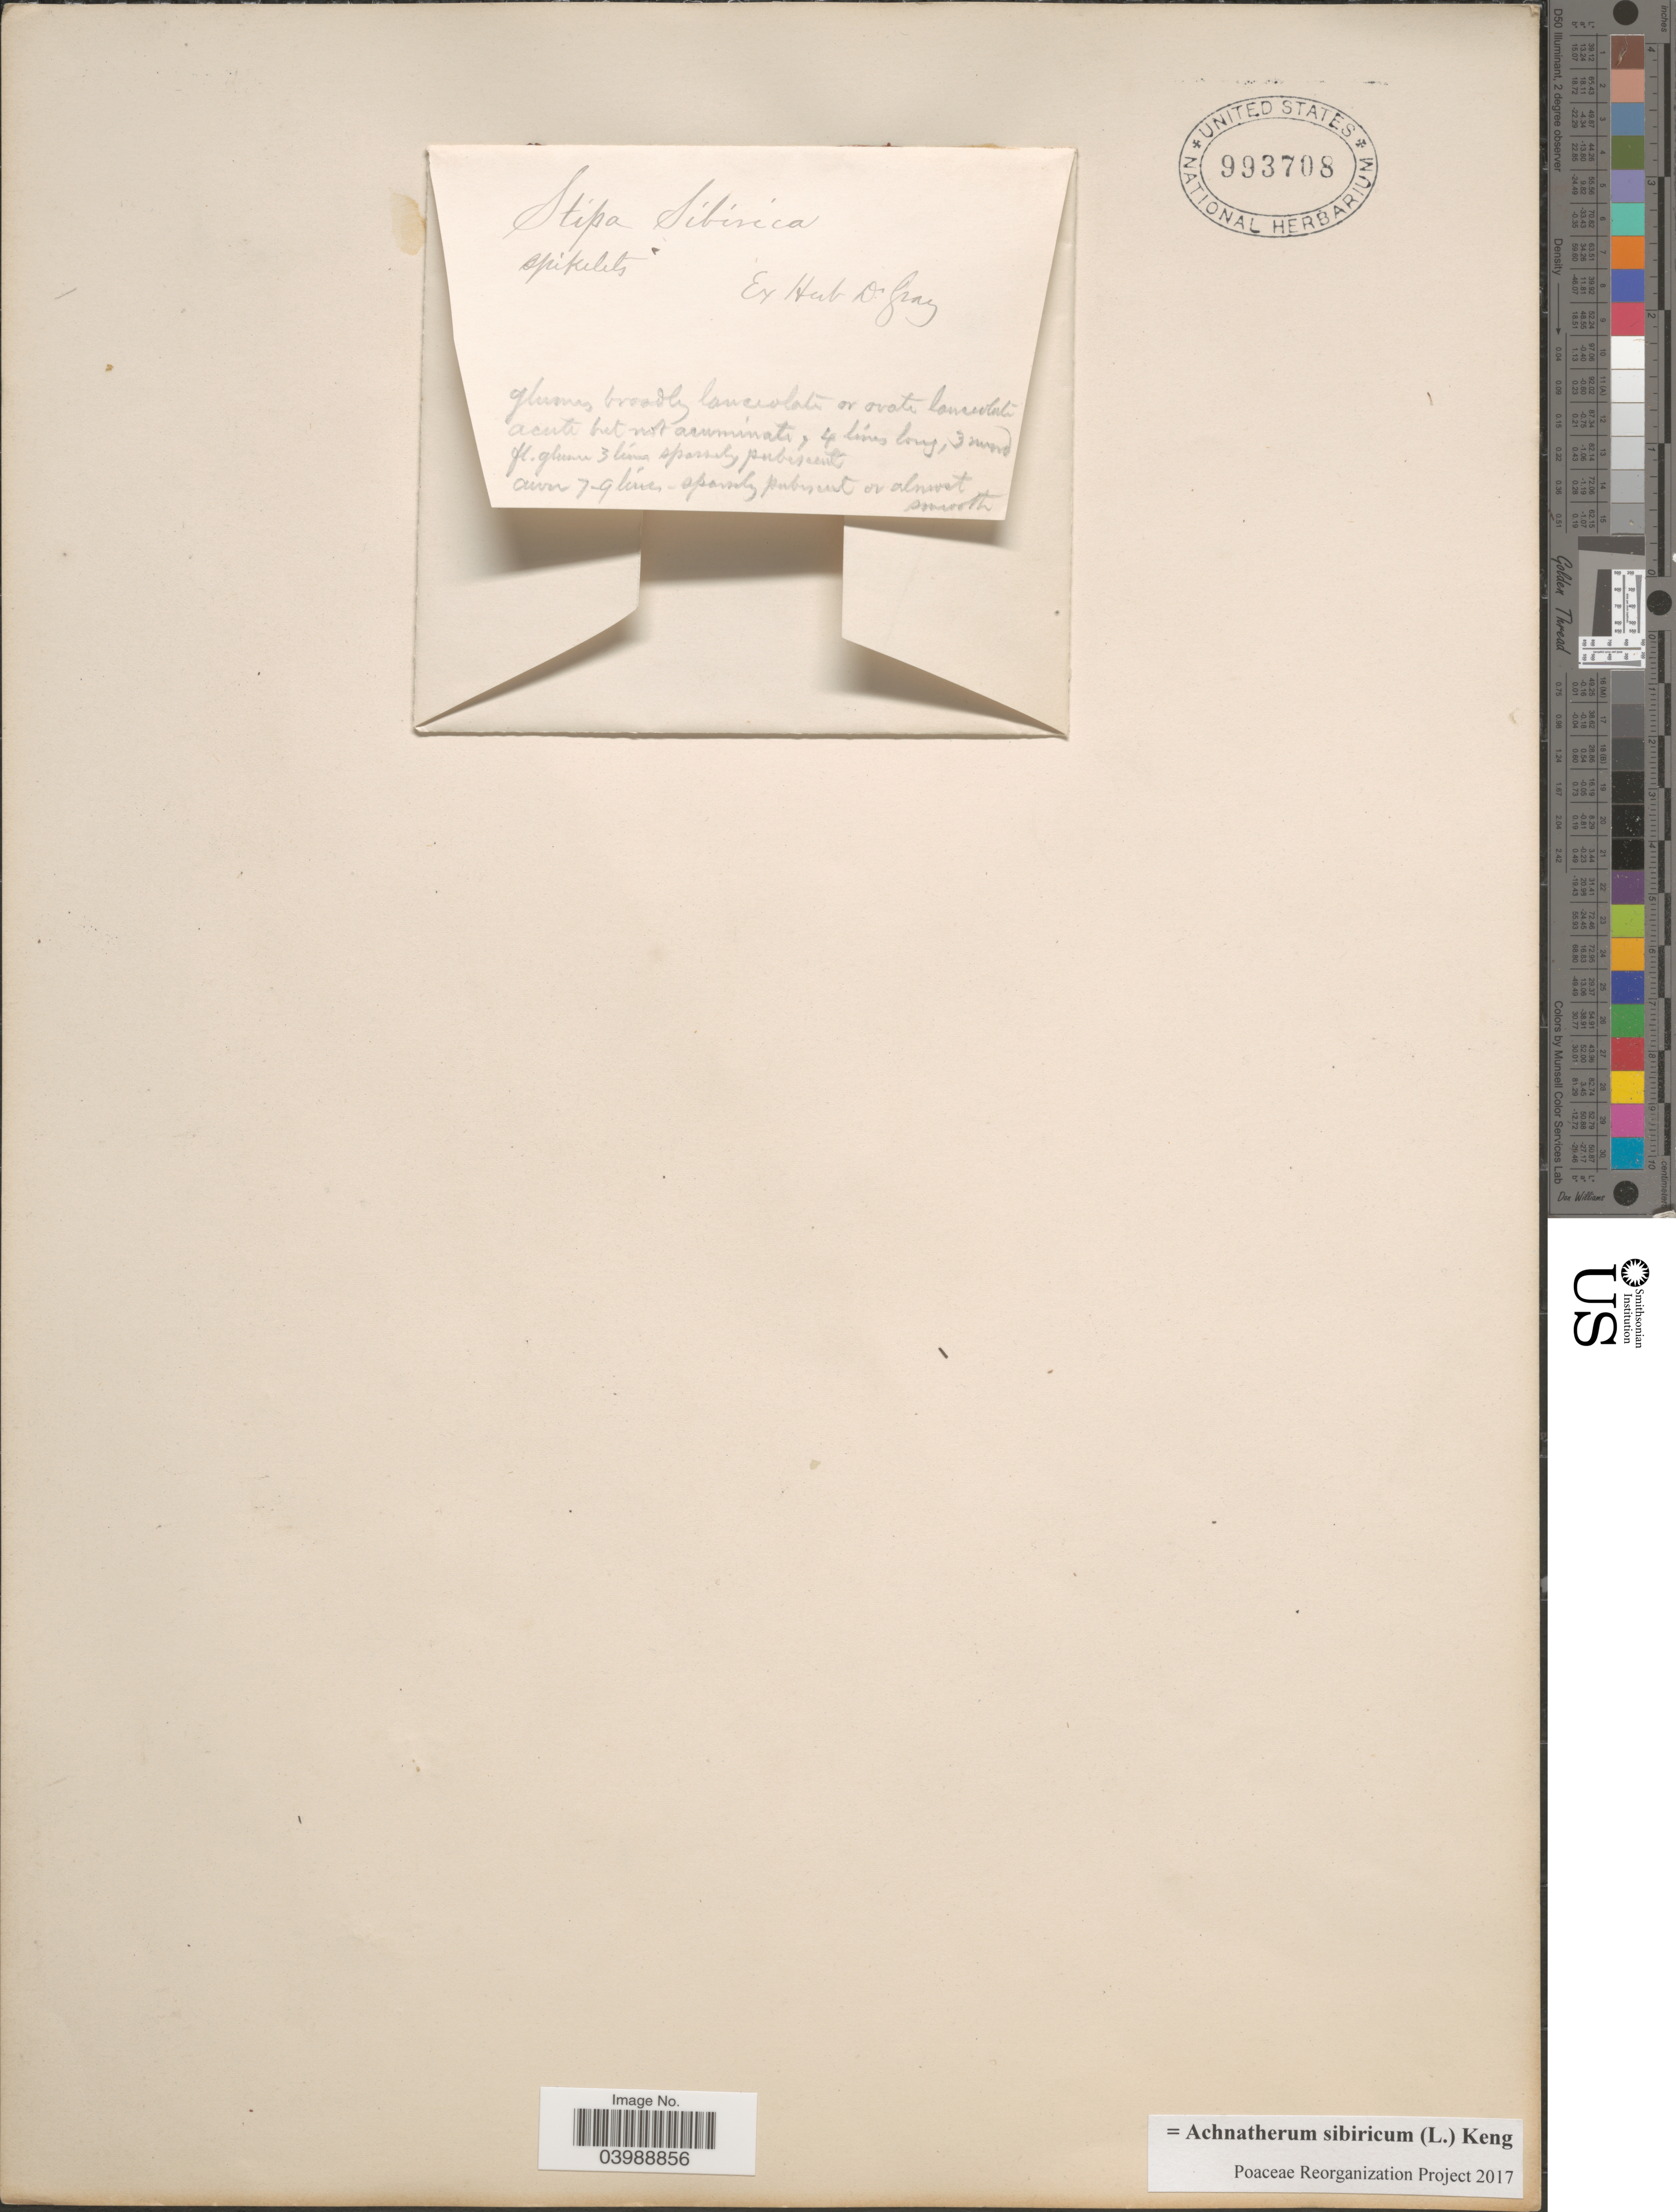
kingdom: Plantae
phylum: Tracheophyta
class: Liliopsida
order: Poales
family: Poaceae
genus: Achnatherum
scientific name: Achnatherum sibiricum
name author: (L.) Keng ex Tzvelev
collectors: Ex herb. D. Gray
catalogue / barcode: US 993708